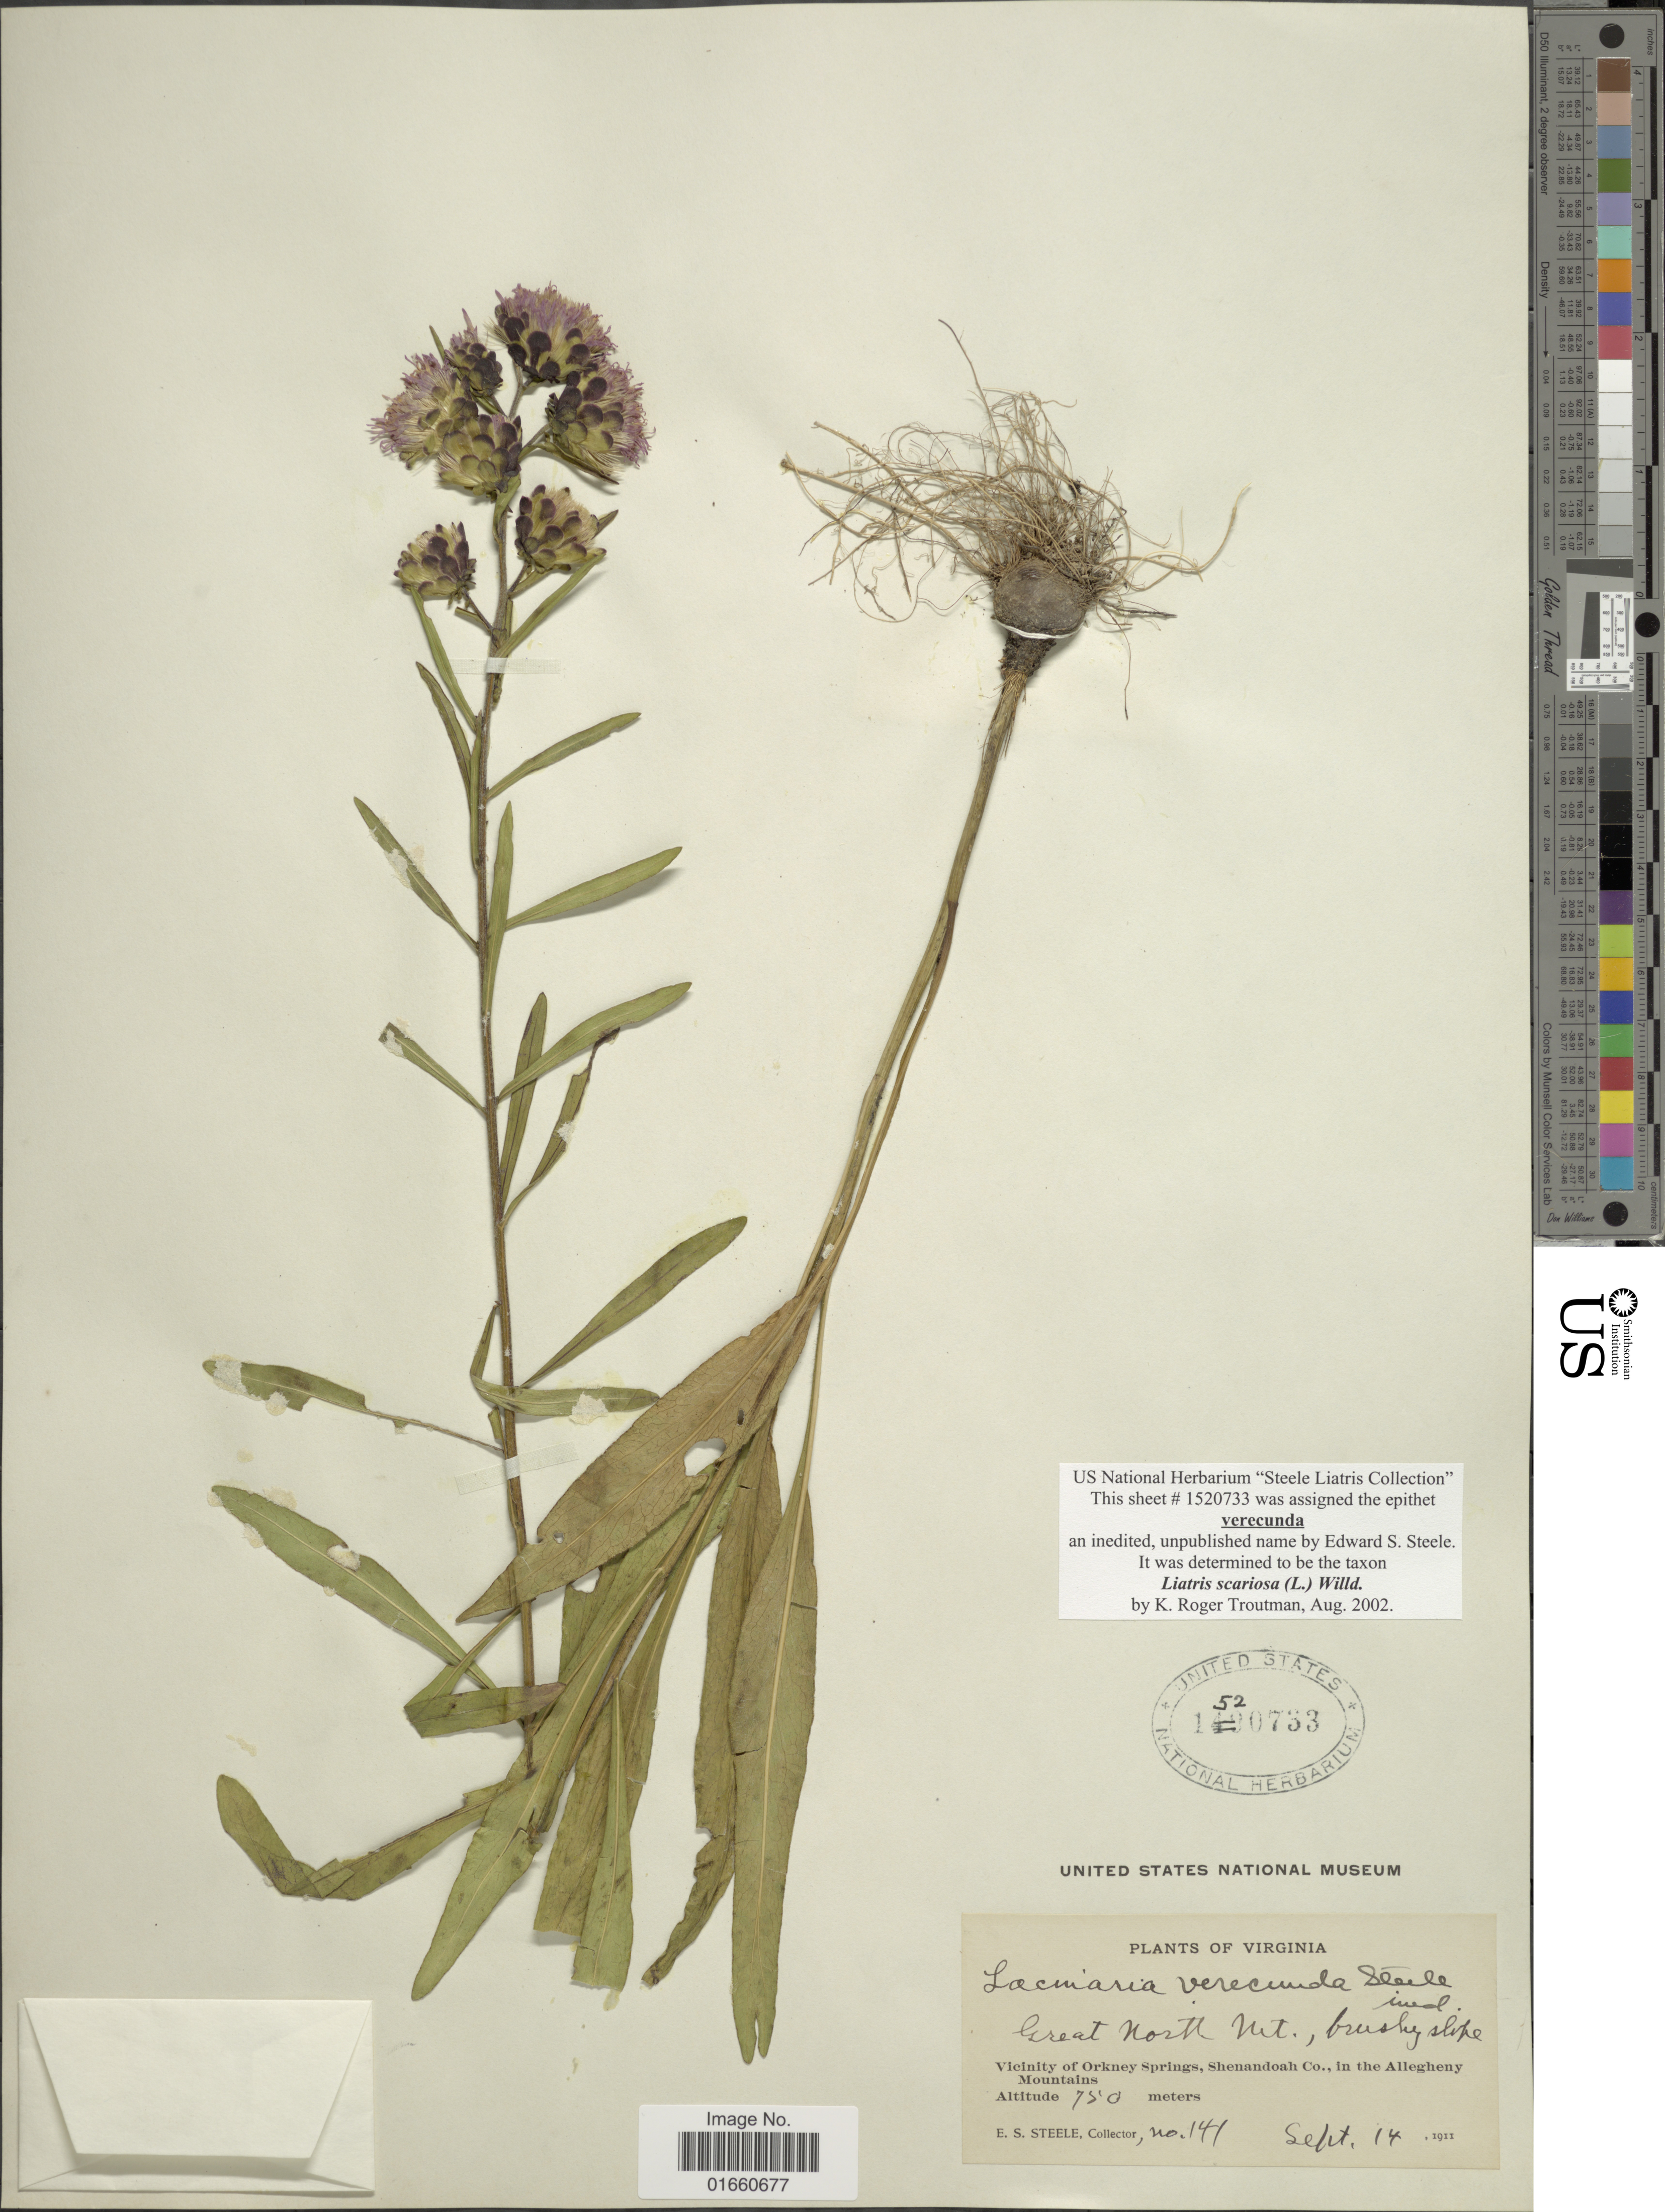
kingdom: Plantae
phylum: Tracheophyta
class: Magnoliopsida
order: Asterales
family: Asteraceae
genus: Liatris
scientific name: Liatris scariosa var. scariosa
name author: Willd.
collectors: E. Steele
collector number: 141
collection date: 1911-09-14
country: United States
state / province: Virginia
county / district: Shenandoah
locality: Great North Mt. brushy slope. Vicinity of Orkney Springs, Shenandoah Co. in the Allegheny Mountains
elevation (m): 750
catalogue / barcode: US 1520733